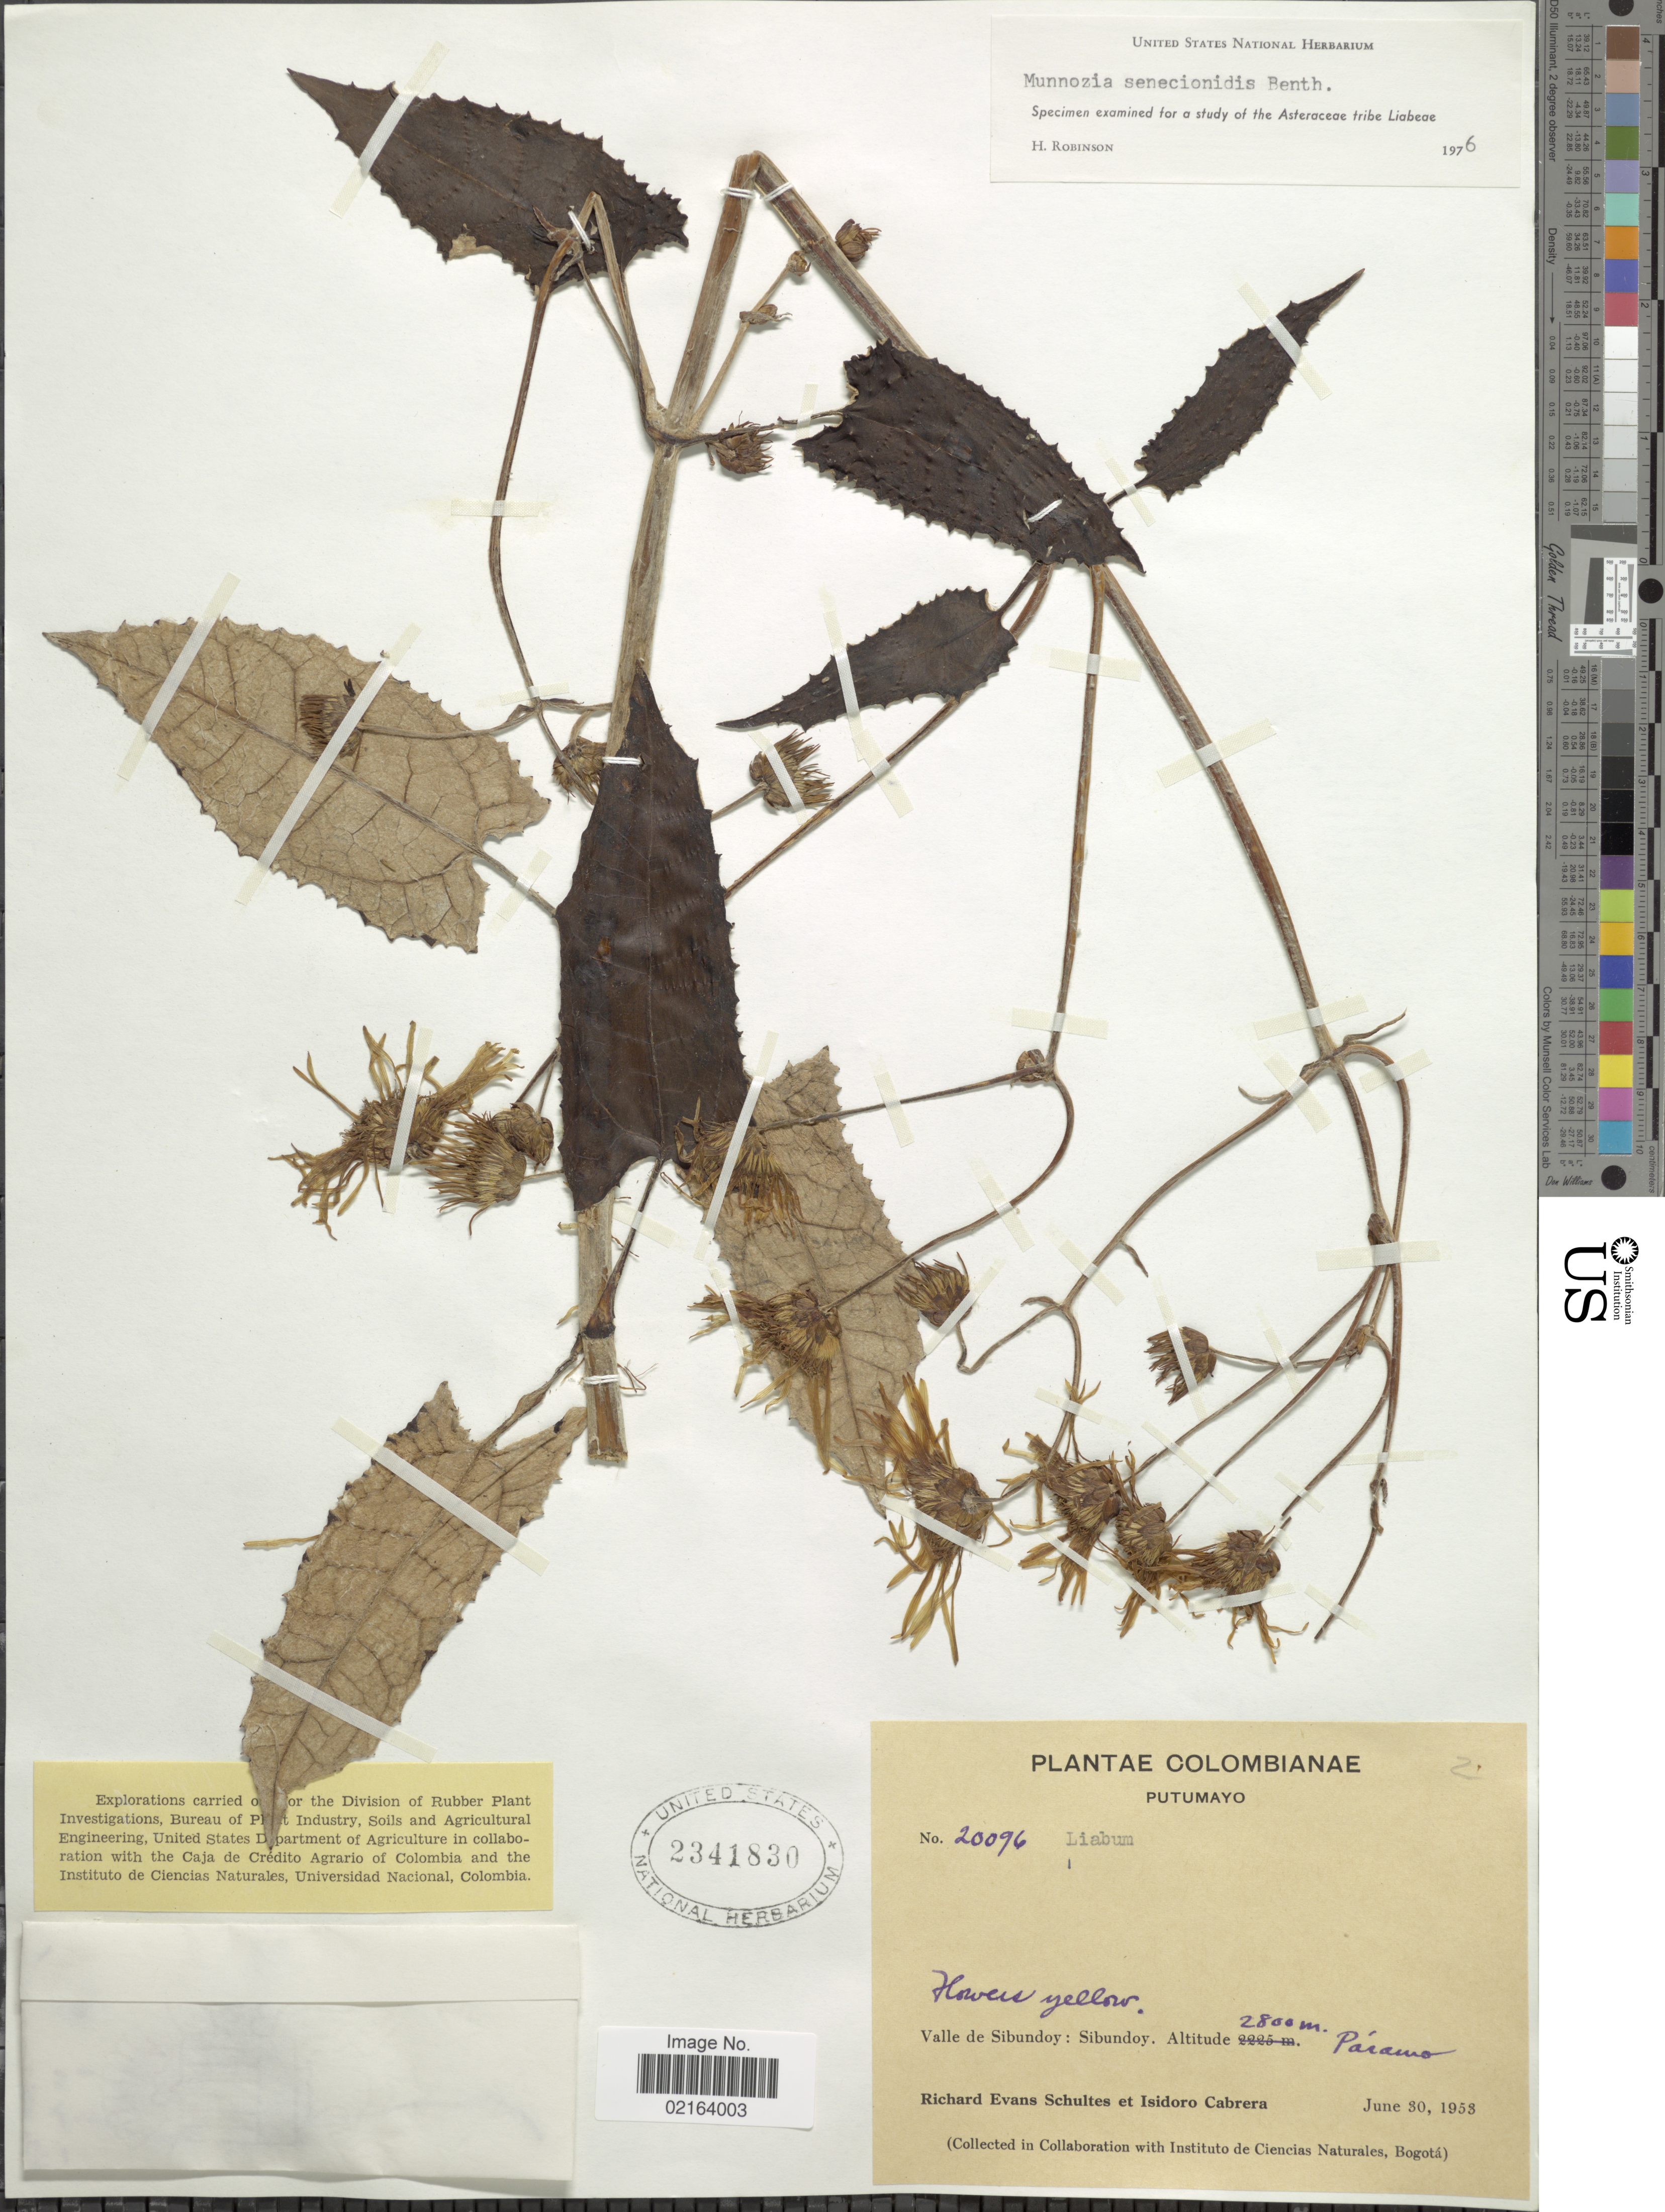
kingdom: Plantae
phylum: Tracheophyta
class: Magnoliopsida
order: Asterales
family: Asteraceae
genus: Munnozia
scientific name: Munnozia senecionidis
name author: Benth.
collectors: R. E. Schultes & I. Cabrera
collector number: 20096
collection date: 1953-06-30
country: Colombia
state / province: Putumayo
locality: Valle de Sibundoy: Sibundoy, Paramo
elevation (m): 2800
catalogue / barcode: US 2341830